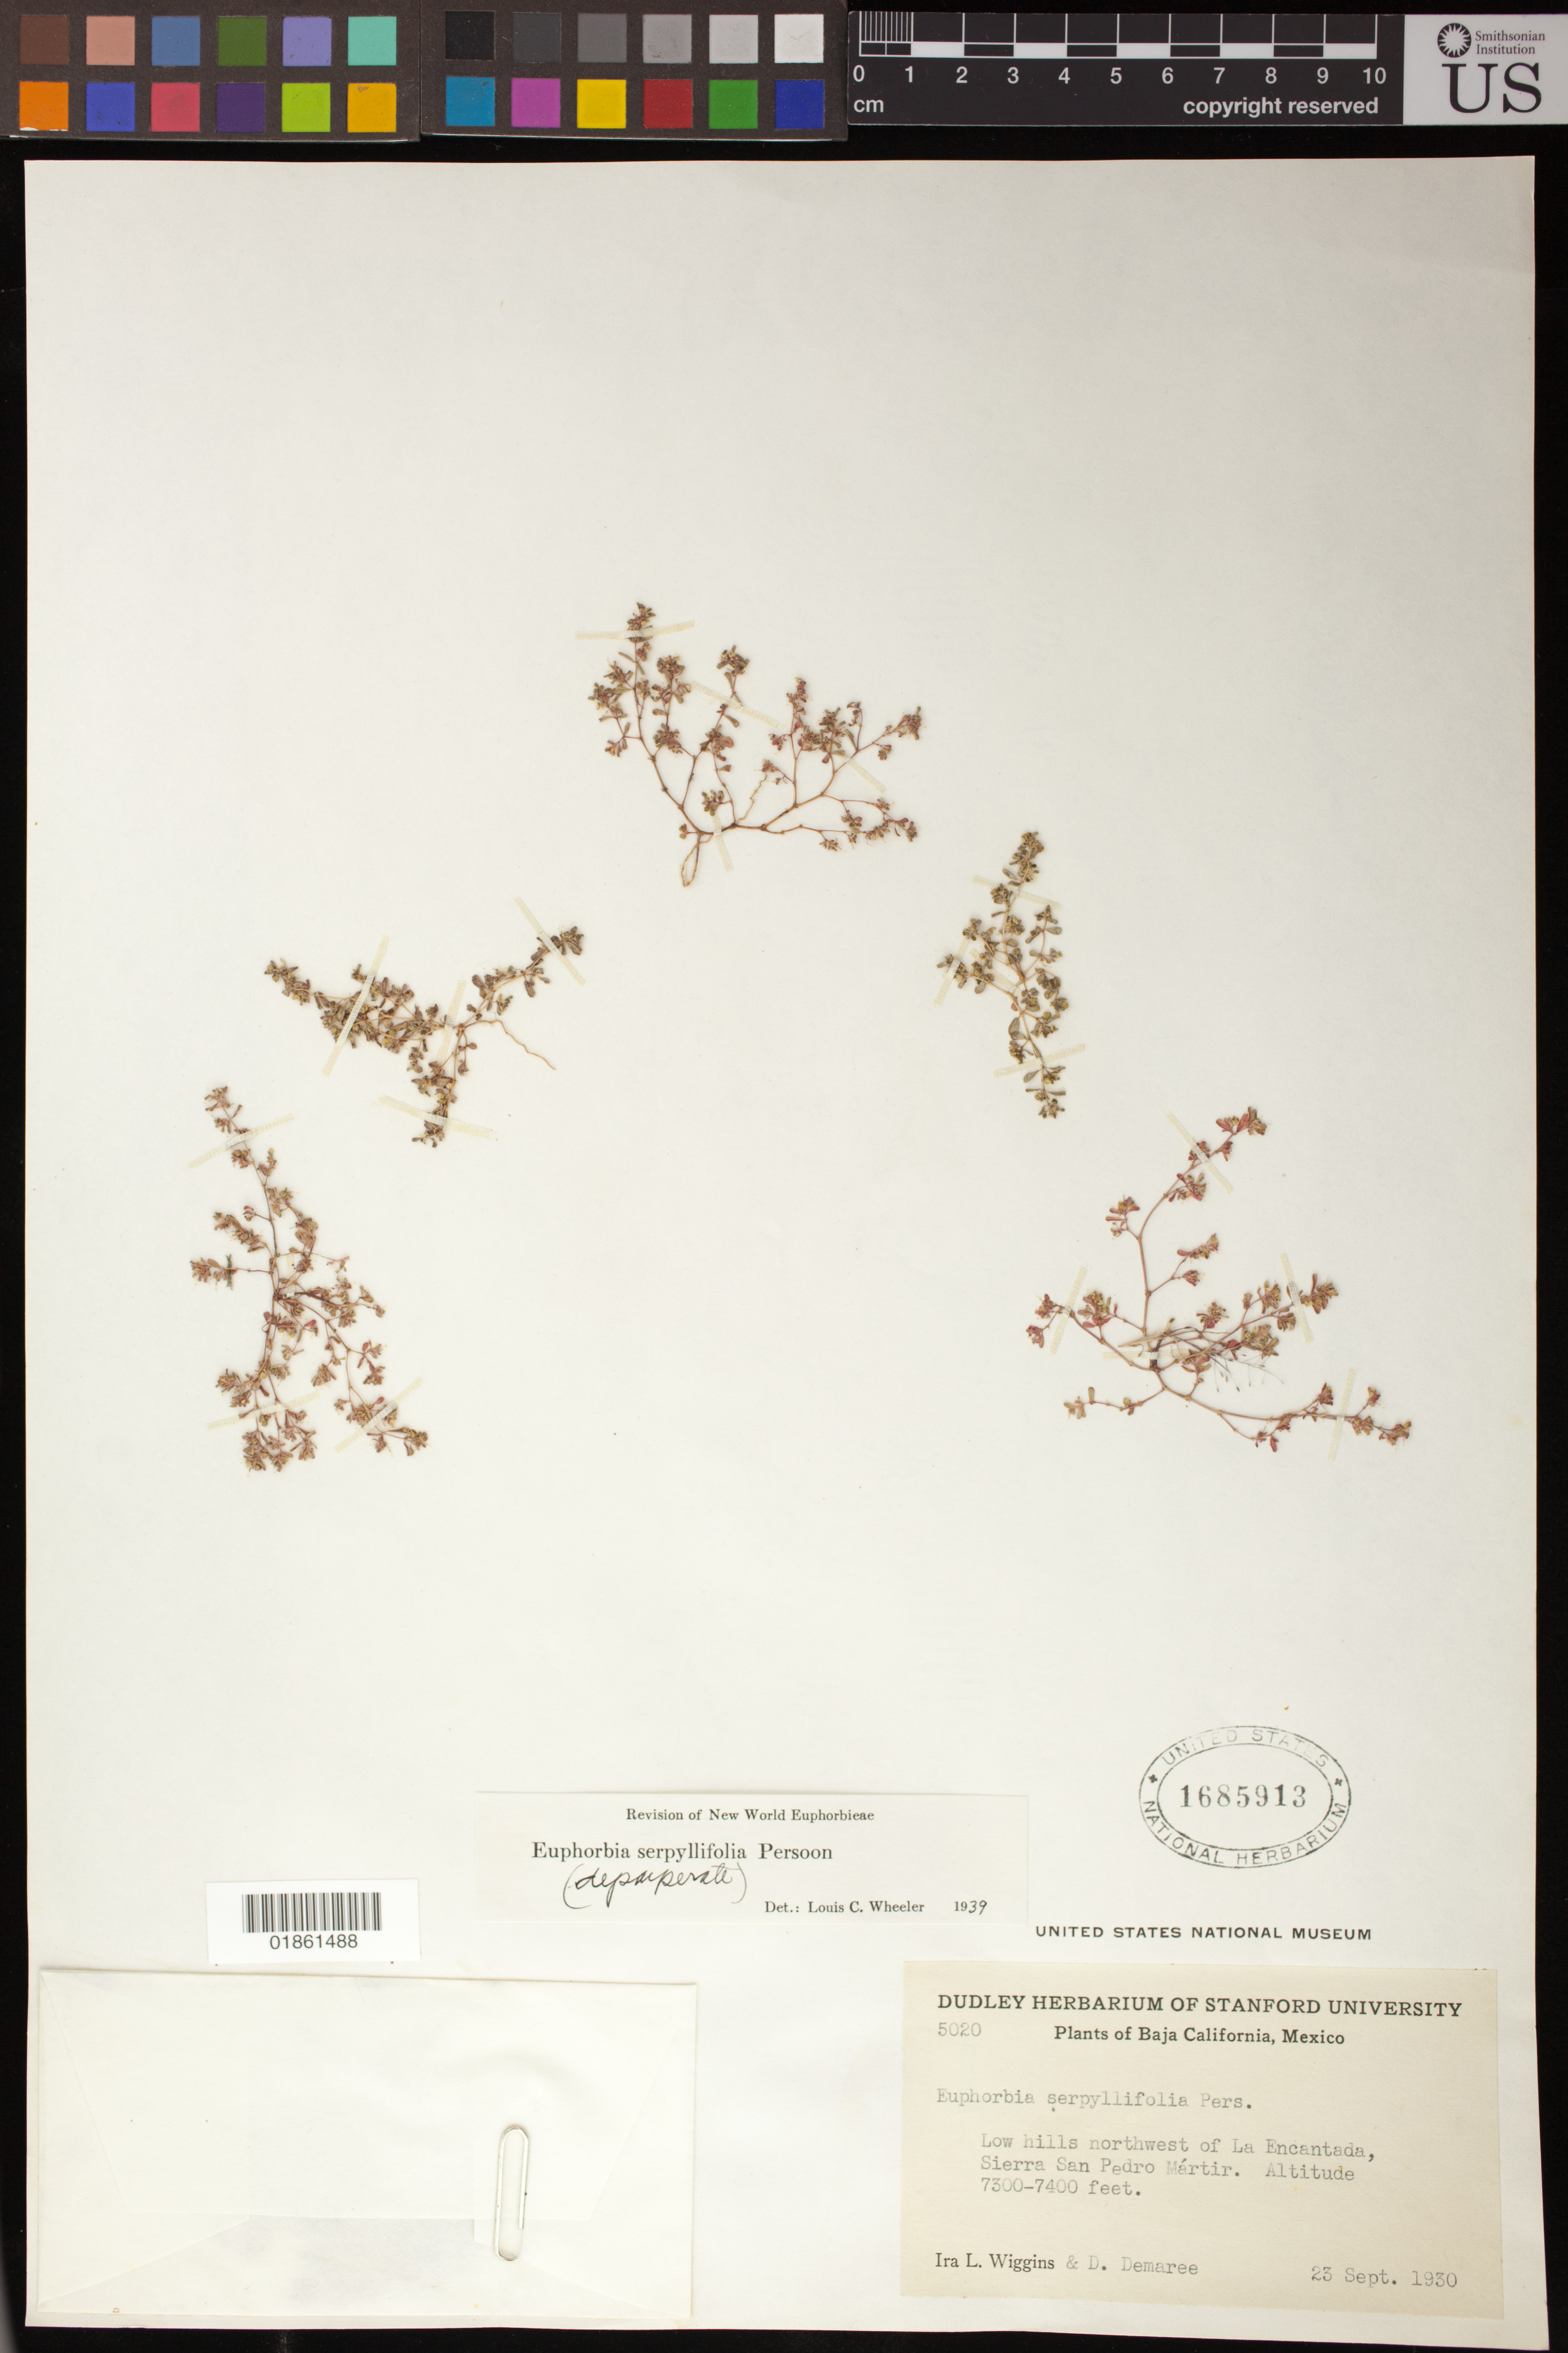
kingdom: Plantae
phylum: Tracheophyta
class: Magnoliopsida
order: Malpighiales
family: Euphorbiaceae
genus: Euphorbia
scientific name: Euphorbia serpillifolia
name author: Pers.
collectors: I. L. Wiggins & D. Demaree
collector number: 5020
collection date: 1930-09-23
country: Mexico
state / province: Baja California Norte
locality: Low hills northwest of La Encantada, Sierra San Pedro Martir.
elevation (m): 2225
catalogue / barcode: US 1685913